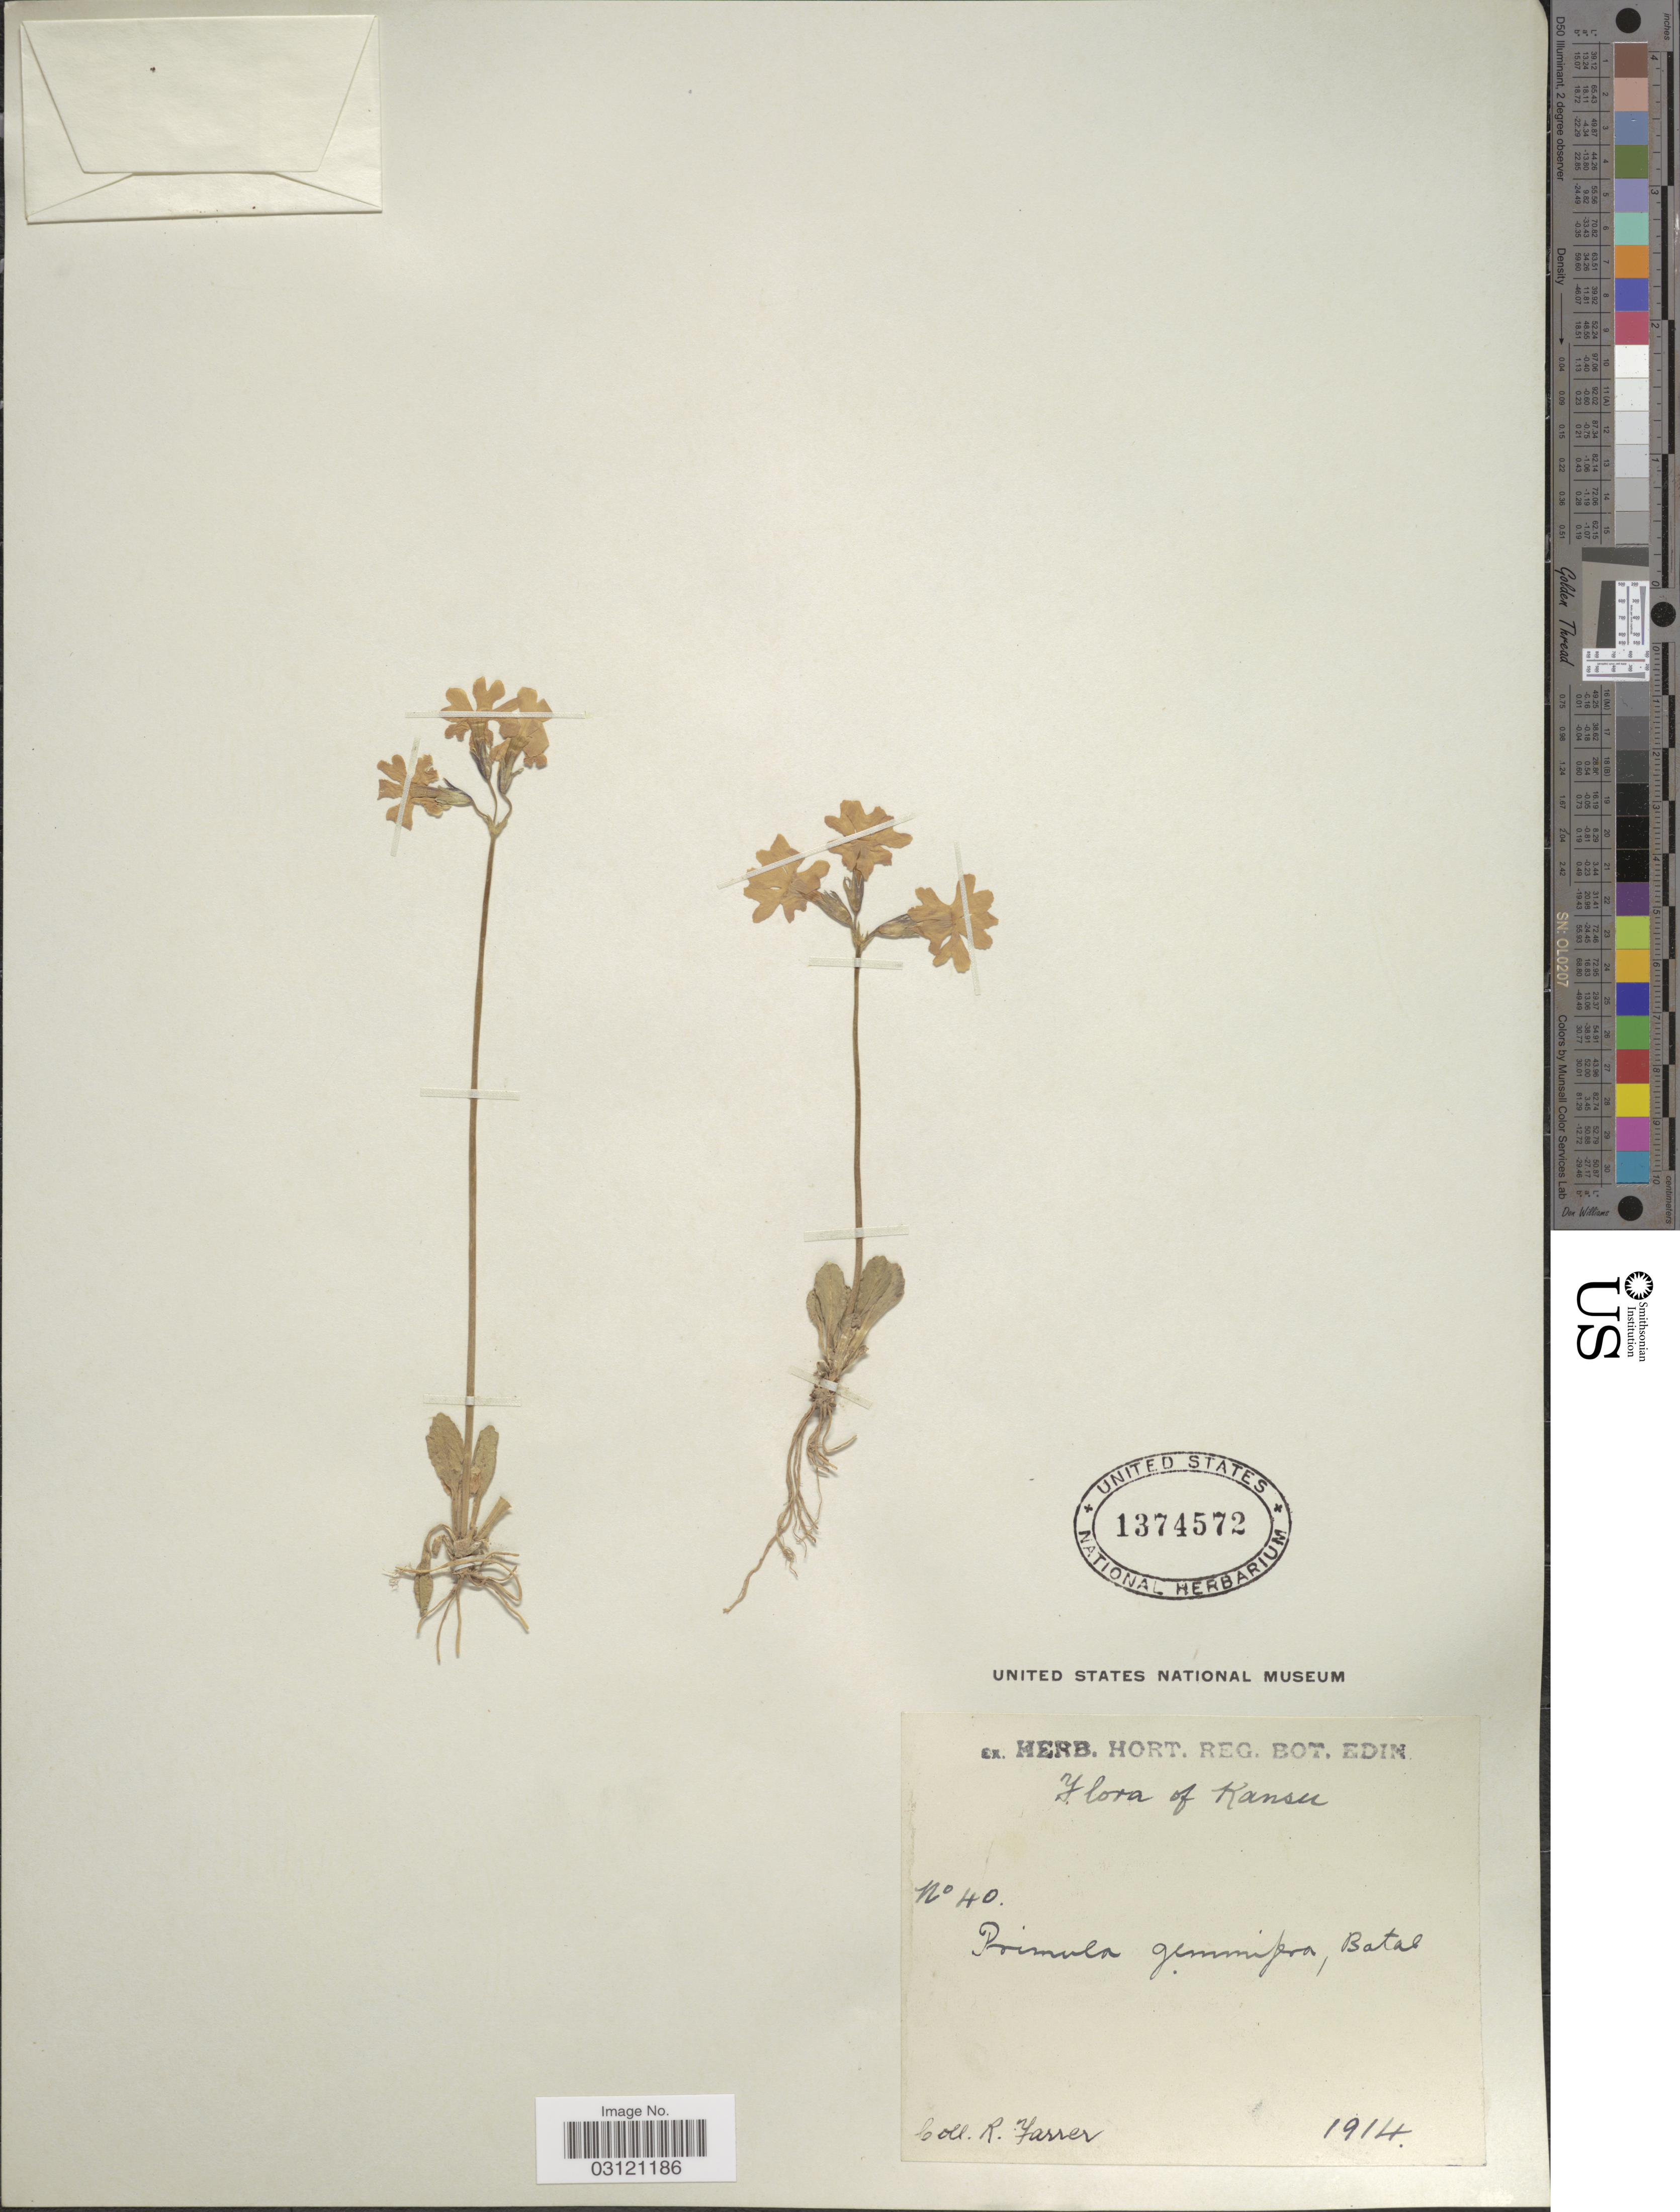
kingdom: Plantae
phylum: Tracheophyta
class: Magnoliopsida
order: Ericales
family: Primulaceae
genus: Primula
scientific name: Primula gemmifera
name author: Batalin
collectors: R. Farrer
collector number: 40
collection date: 1914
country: China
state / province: Gansu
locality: Kansu.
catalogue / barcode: US 1374572